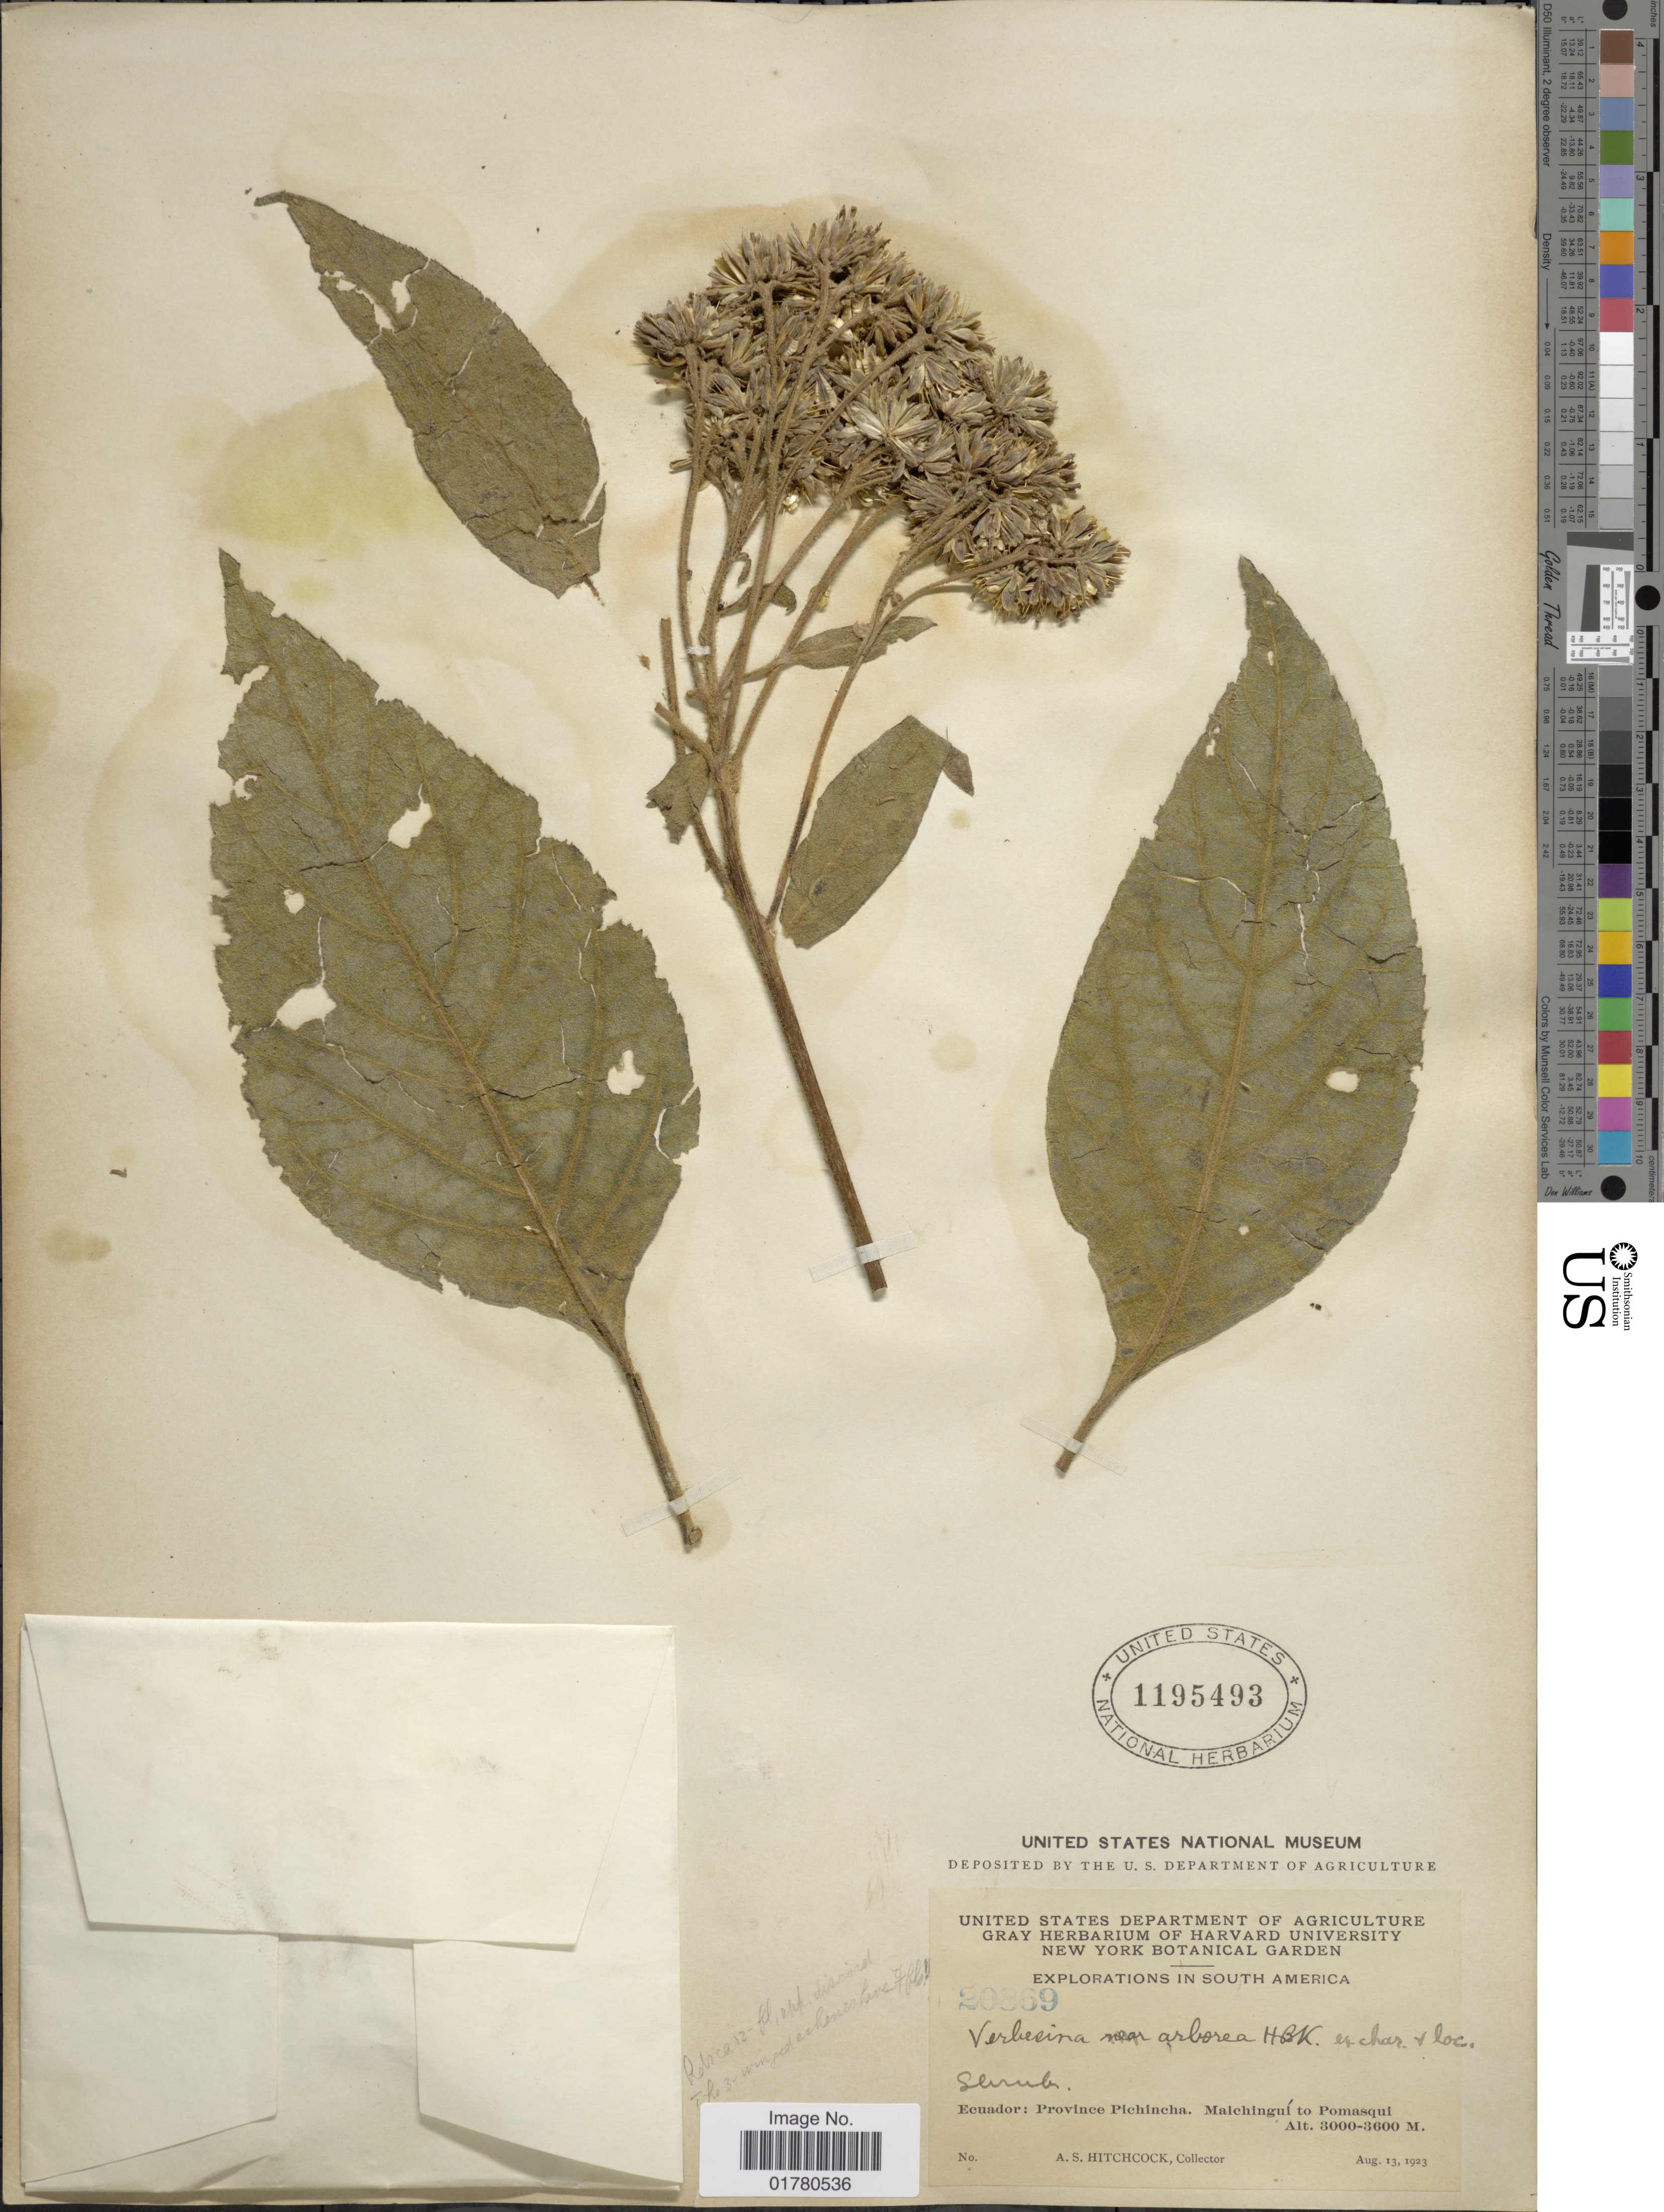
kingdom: Plantae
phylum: Tracheophyta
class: Magnoliopsida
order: Asterales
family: Asteraceae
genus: Verbesina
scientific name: Verbesina arborea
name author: Kunth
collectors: A. S. Hitchcock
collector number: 20869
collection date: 1923-08-13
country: Ecuador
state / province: Pichincha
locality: Malchinguí to Pomasqui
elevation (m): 3000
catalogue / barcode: US 1195493